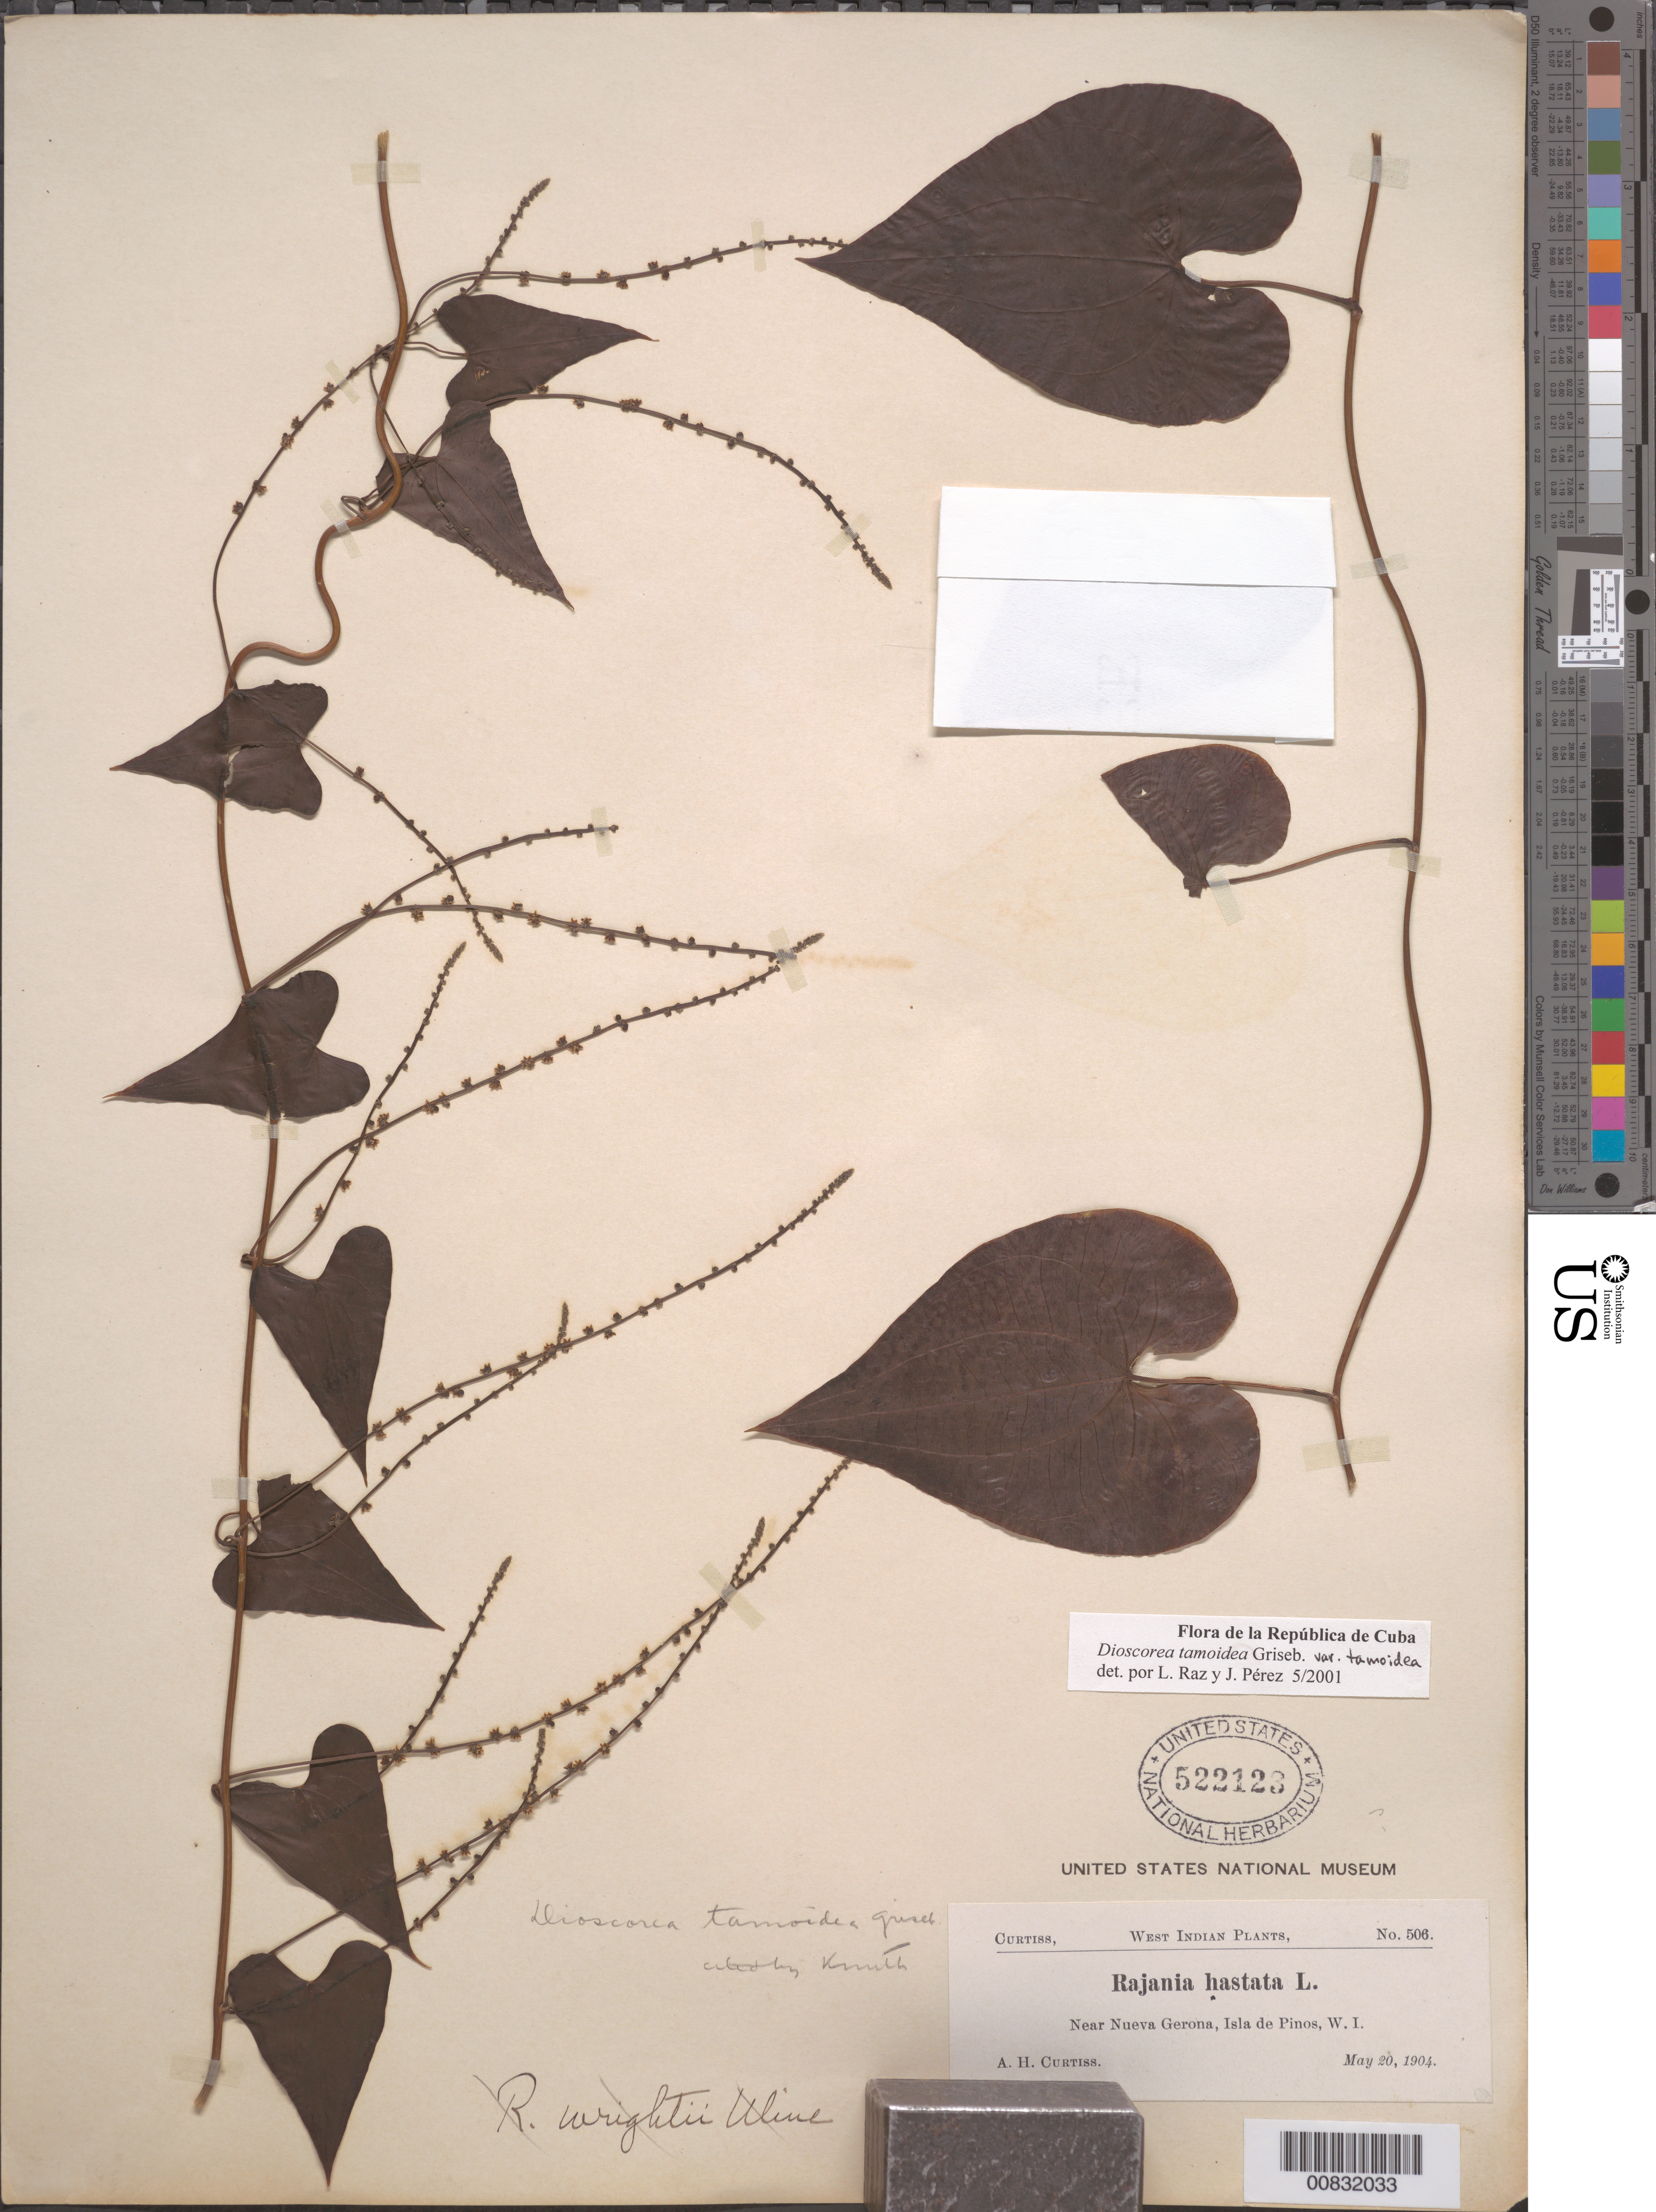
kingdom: Plantae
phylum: Tracheophyta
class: Liliopsida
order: Dioscoreales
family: Dioscoreaceae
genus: Dioscorea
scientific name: Dioscorea tamoidea var. tamoidea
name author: Griseb.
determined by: Raz, L.; Perez, J.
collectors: A. H. Curtiss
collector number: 506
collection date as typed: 20 May 1904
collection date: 1904-05-20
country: Cuba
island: Isla de la Juventud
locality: Isle of Pines, Near Nueva Gerona, Isla de Pinos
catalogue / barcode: US 522123